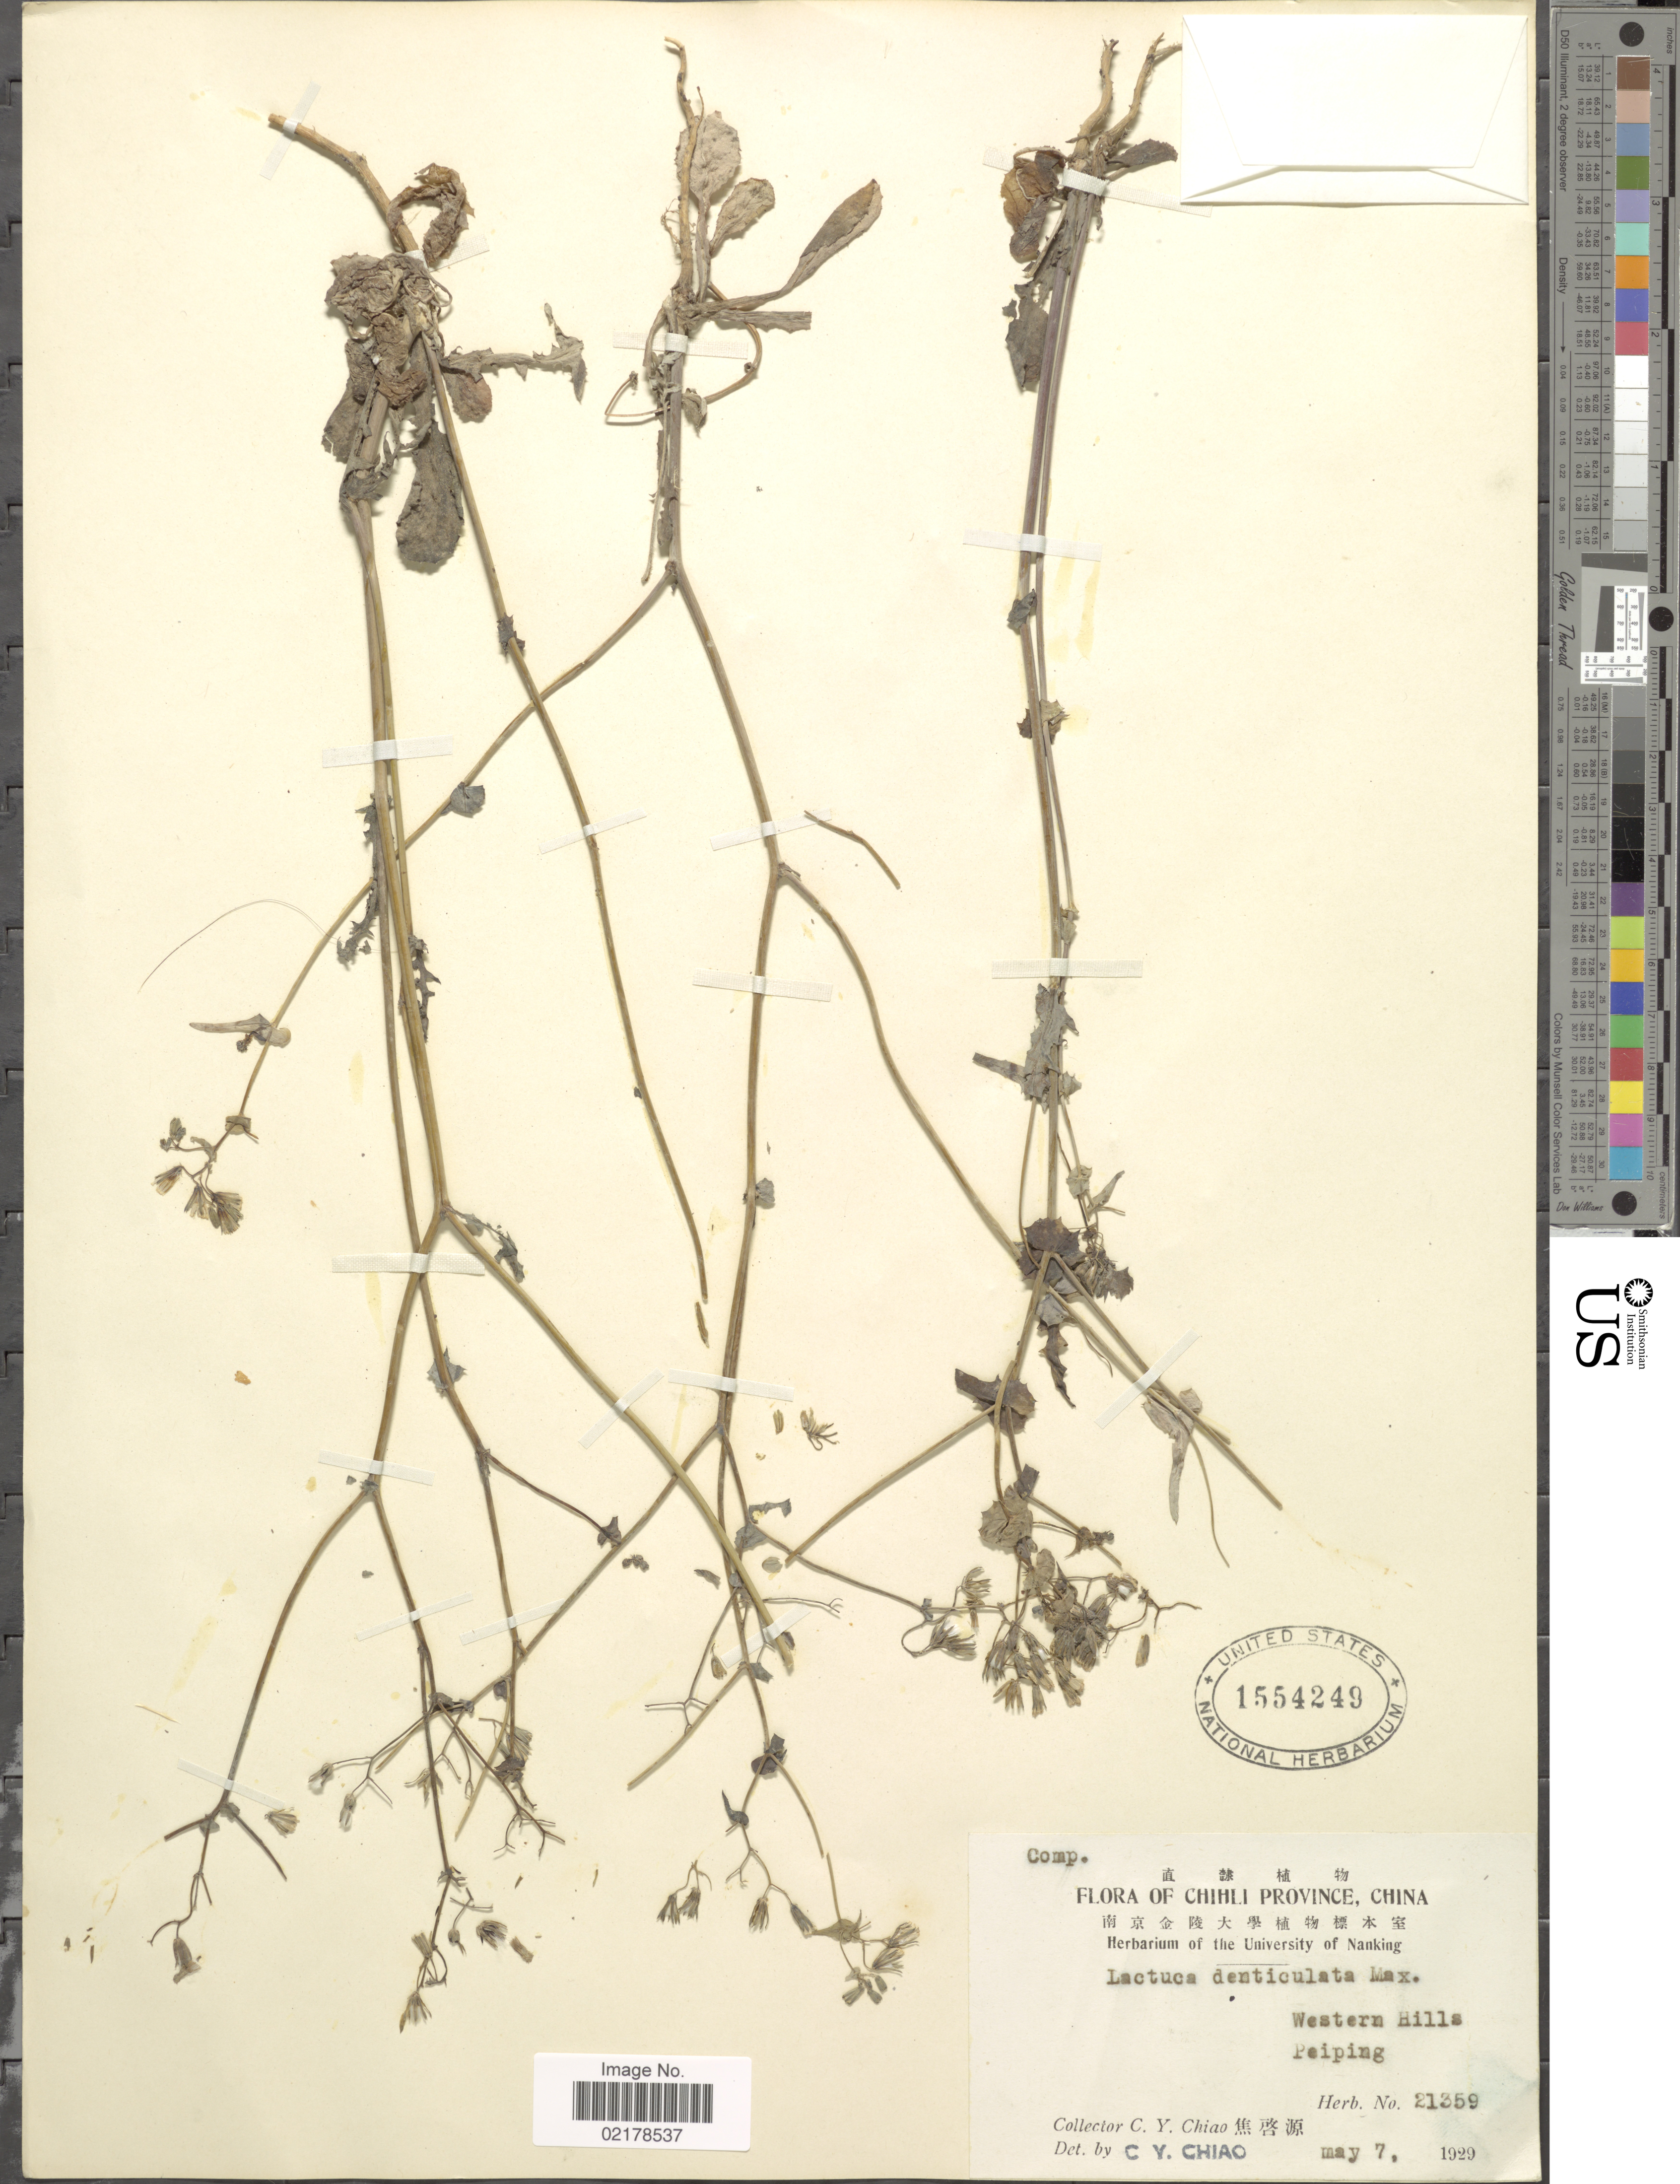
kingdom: Plantae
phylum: Tracheophyta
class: Magnoliopsida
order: Asterales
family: Asteraceae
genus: Crepidiastrum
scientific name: Crepidiastrum denticulatum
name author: (Houtt.) Pak & Kawano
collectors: C. Y. Chiao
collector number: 21359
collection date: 1929-05-07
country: China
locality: Chihli Province, Western Hills, Peiping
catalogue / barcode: US 1554249